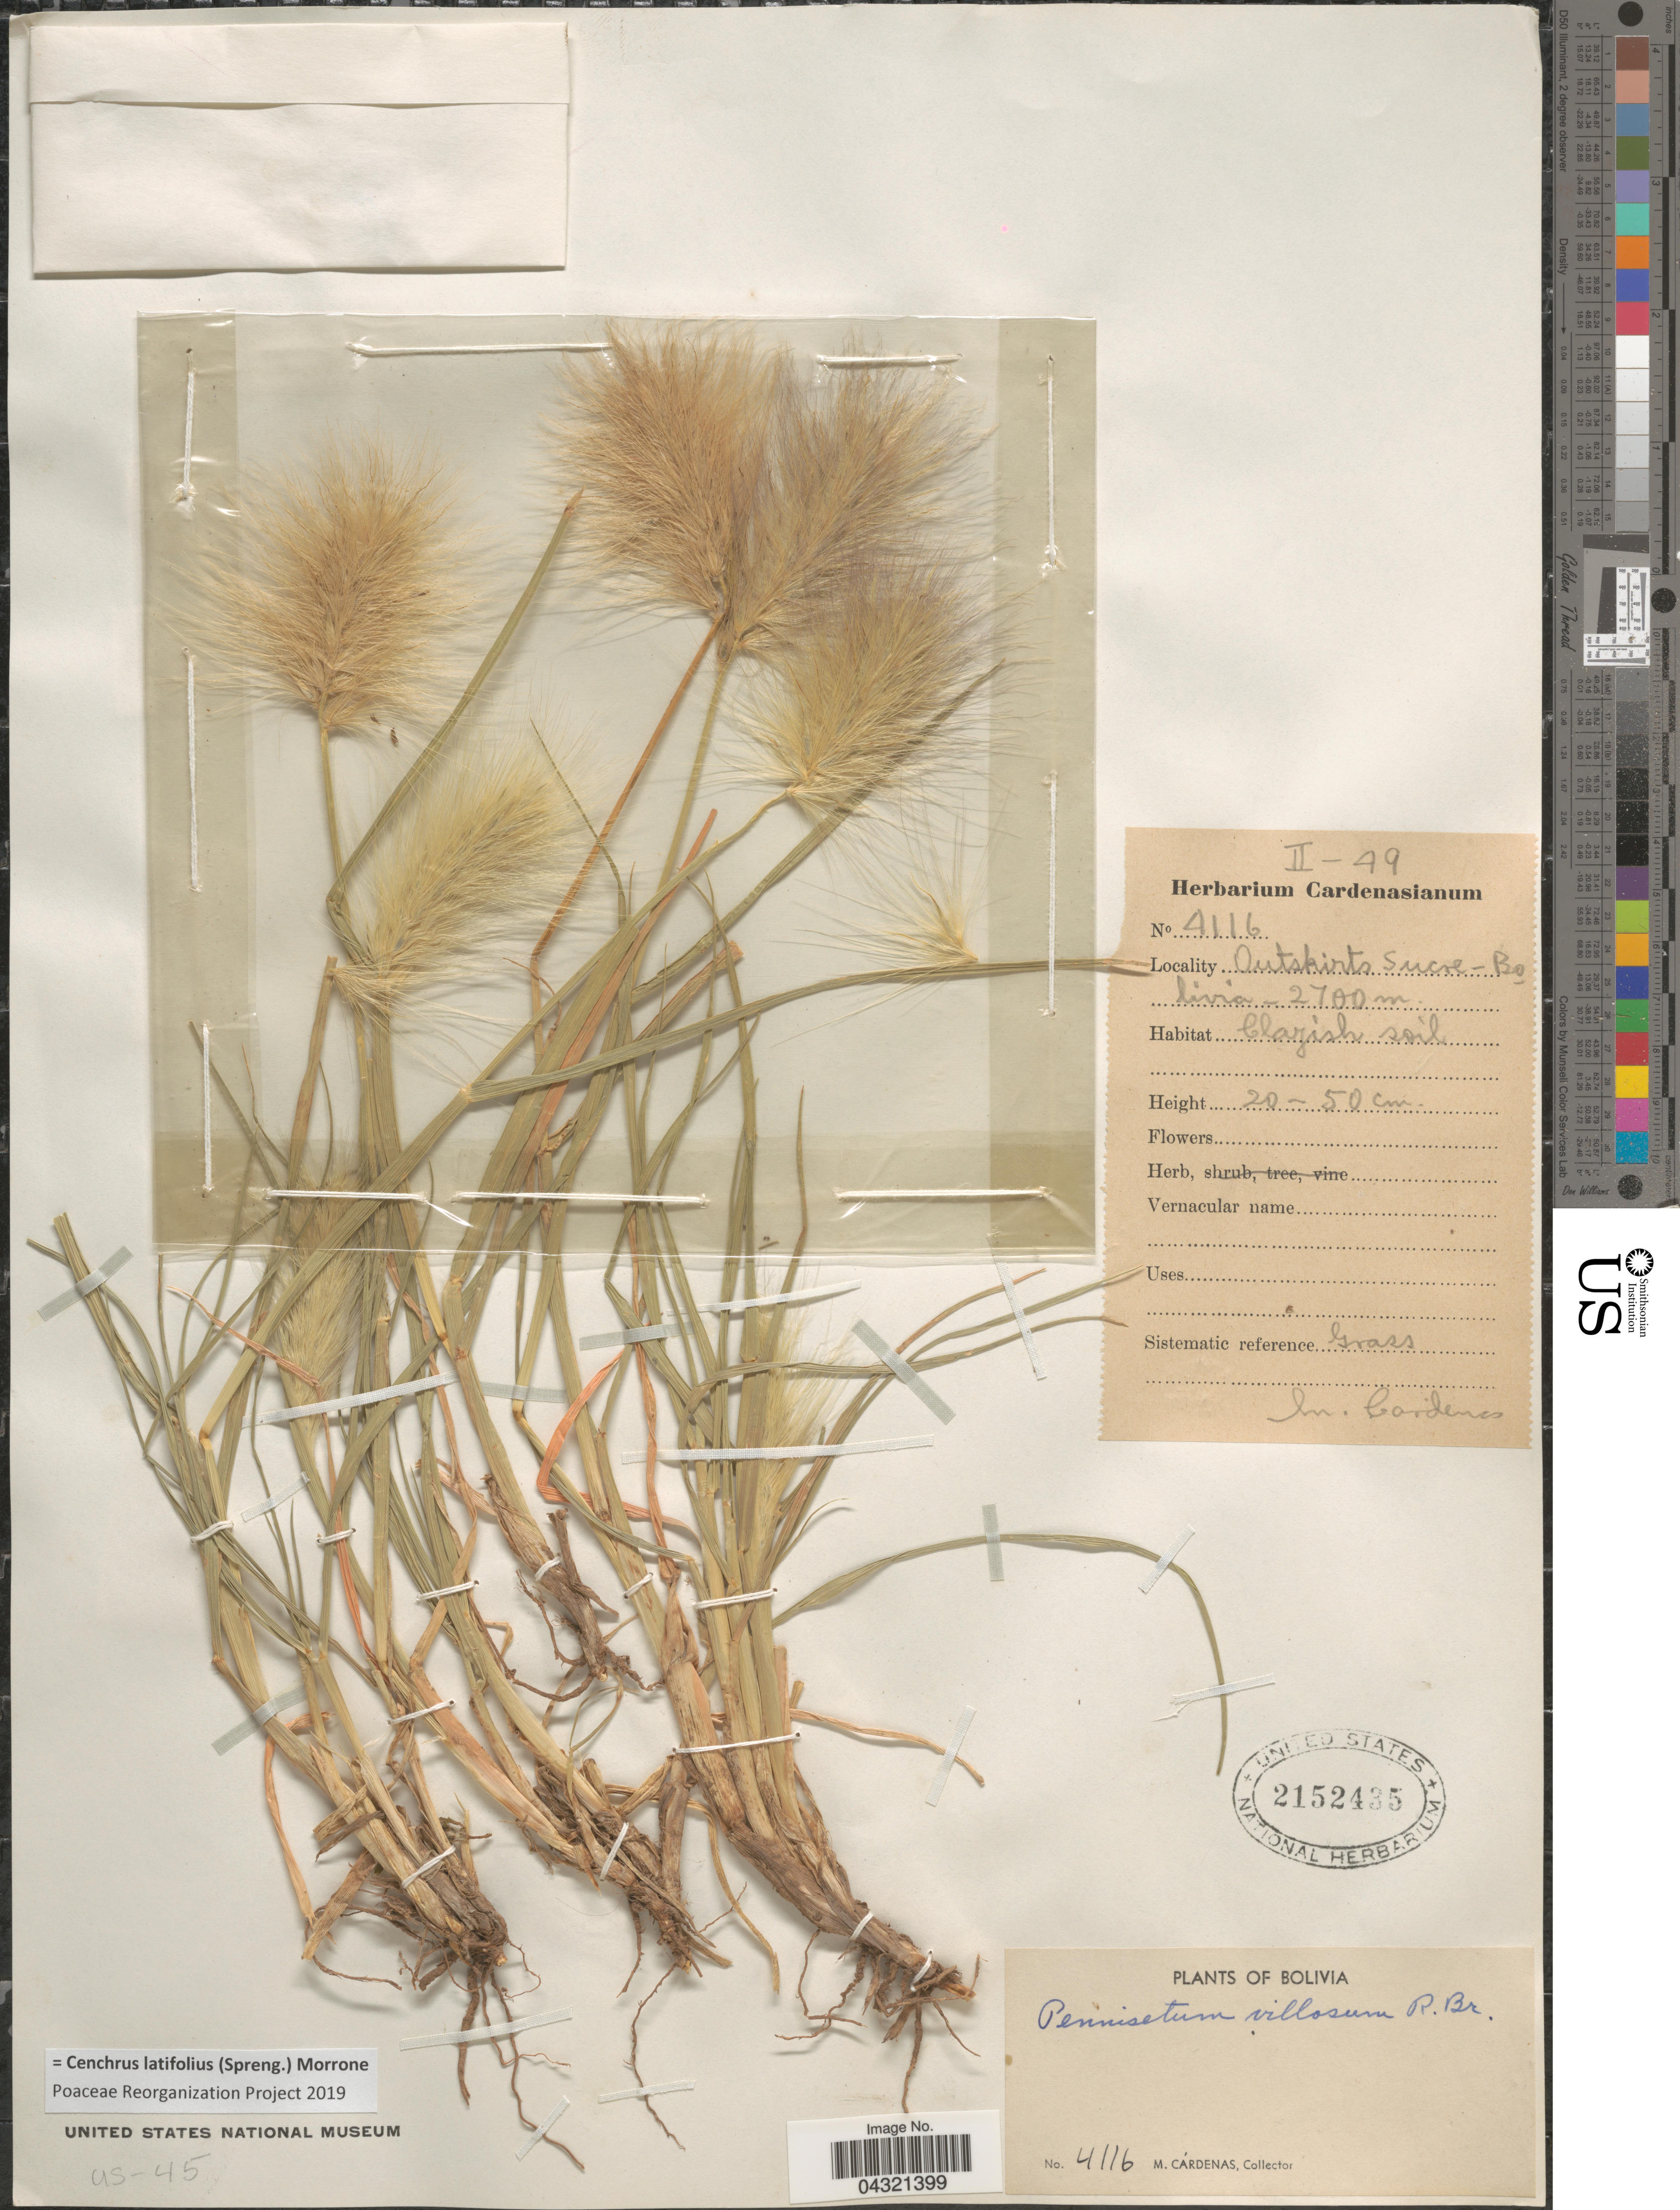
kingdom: Plantae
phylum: Tracheophyta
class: Liliopsida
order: Poales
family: Poaceae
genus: Cenchrus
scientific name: Cenchrus latifolius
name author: (Spreng.) Morrone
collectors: M. Cárdenas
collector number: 4116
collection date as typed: Transcribed d/m/y: /2/49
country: Bolivia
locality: Outskirts Sucre.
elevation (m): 2700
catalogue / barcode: US 2152435